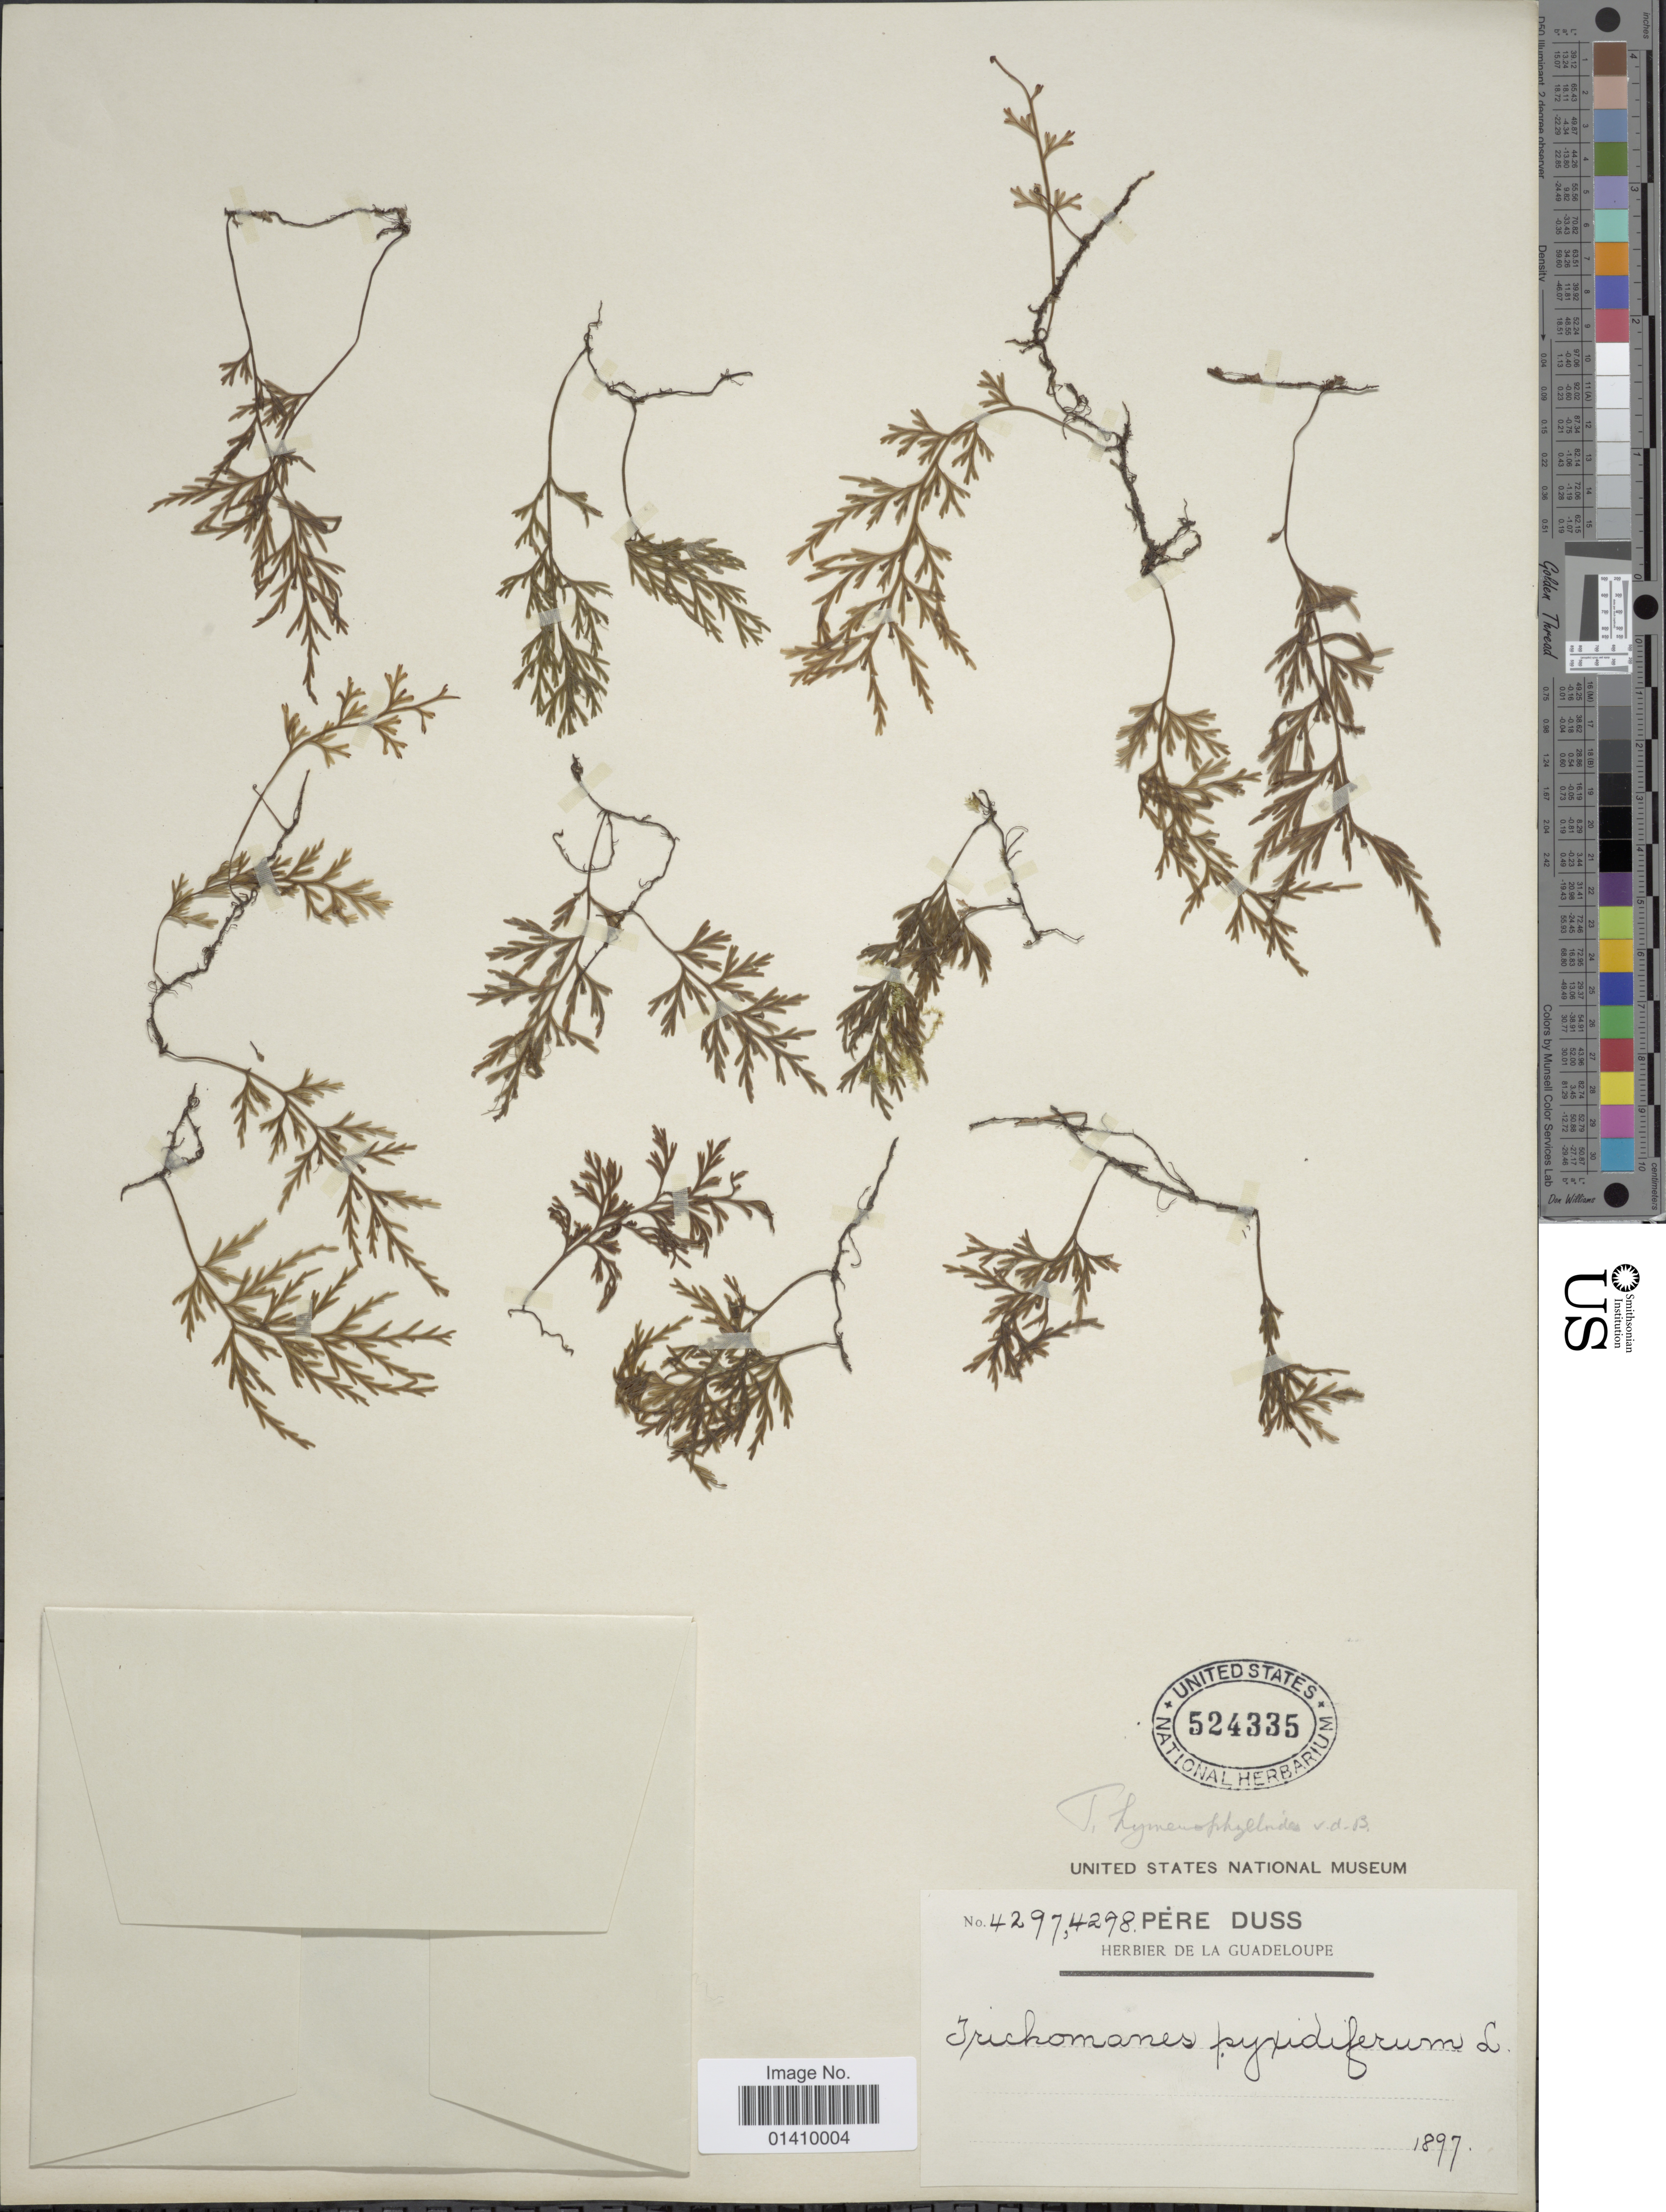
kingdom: Plantae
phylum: Tracheophyta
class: Polypodiopsida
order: Hymenophyllales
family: Hymenophyllaceae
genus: Polyphlebium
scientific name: Polyphlebium hymenophylloides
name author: (Bosch) Ebihara & Dubuisson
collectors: Père Duss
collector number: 4297/4298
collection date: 1897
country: Guadeloupe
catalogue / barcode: US 524335